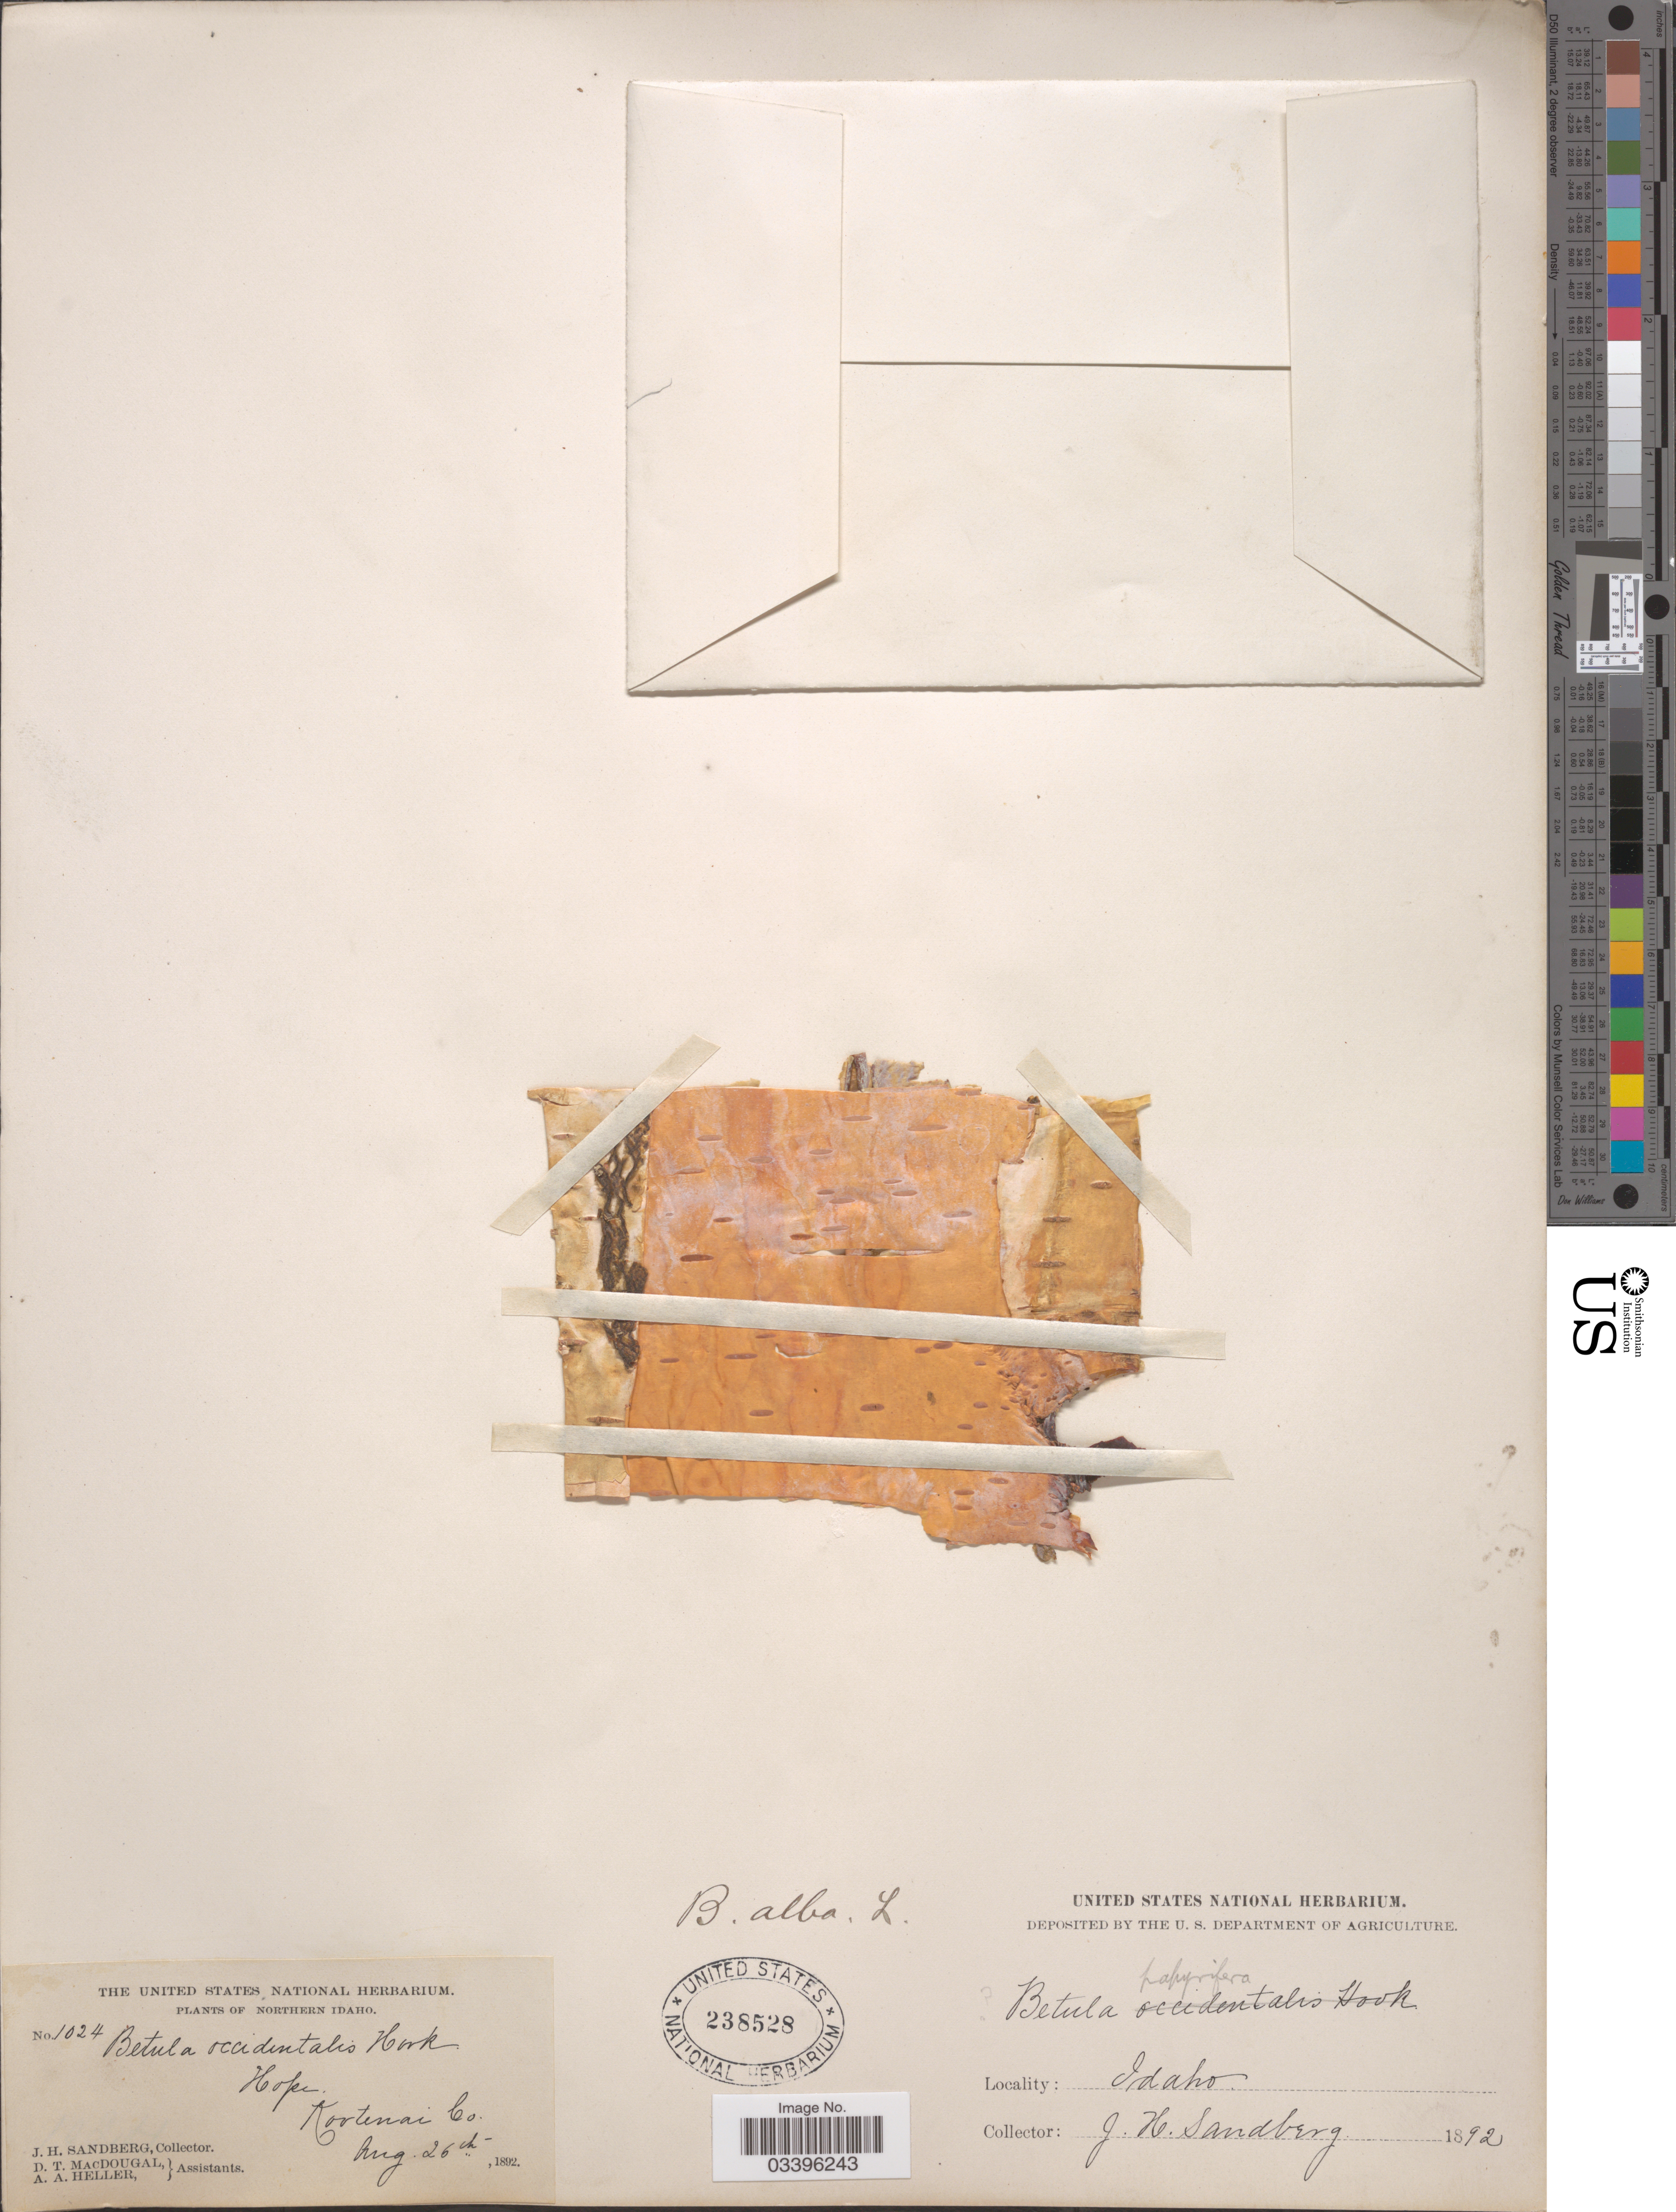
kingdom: Plantae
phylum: Tracheophyta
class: Magnoliopsida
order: Fagales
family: Betulaceae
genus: Betula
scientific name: Betula occidentalis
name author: Hook.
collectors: J. H. Sandberg, D. T. MacDougal & A. A. Heller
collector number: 1024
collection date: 1892-08-26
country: United States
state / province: Idaho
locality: Hope. Kootenai Co. Northern Idaho.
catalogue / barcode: US 238528